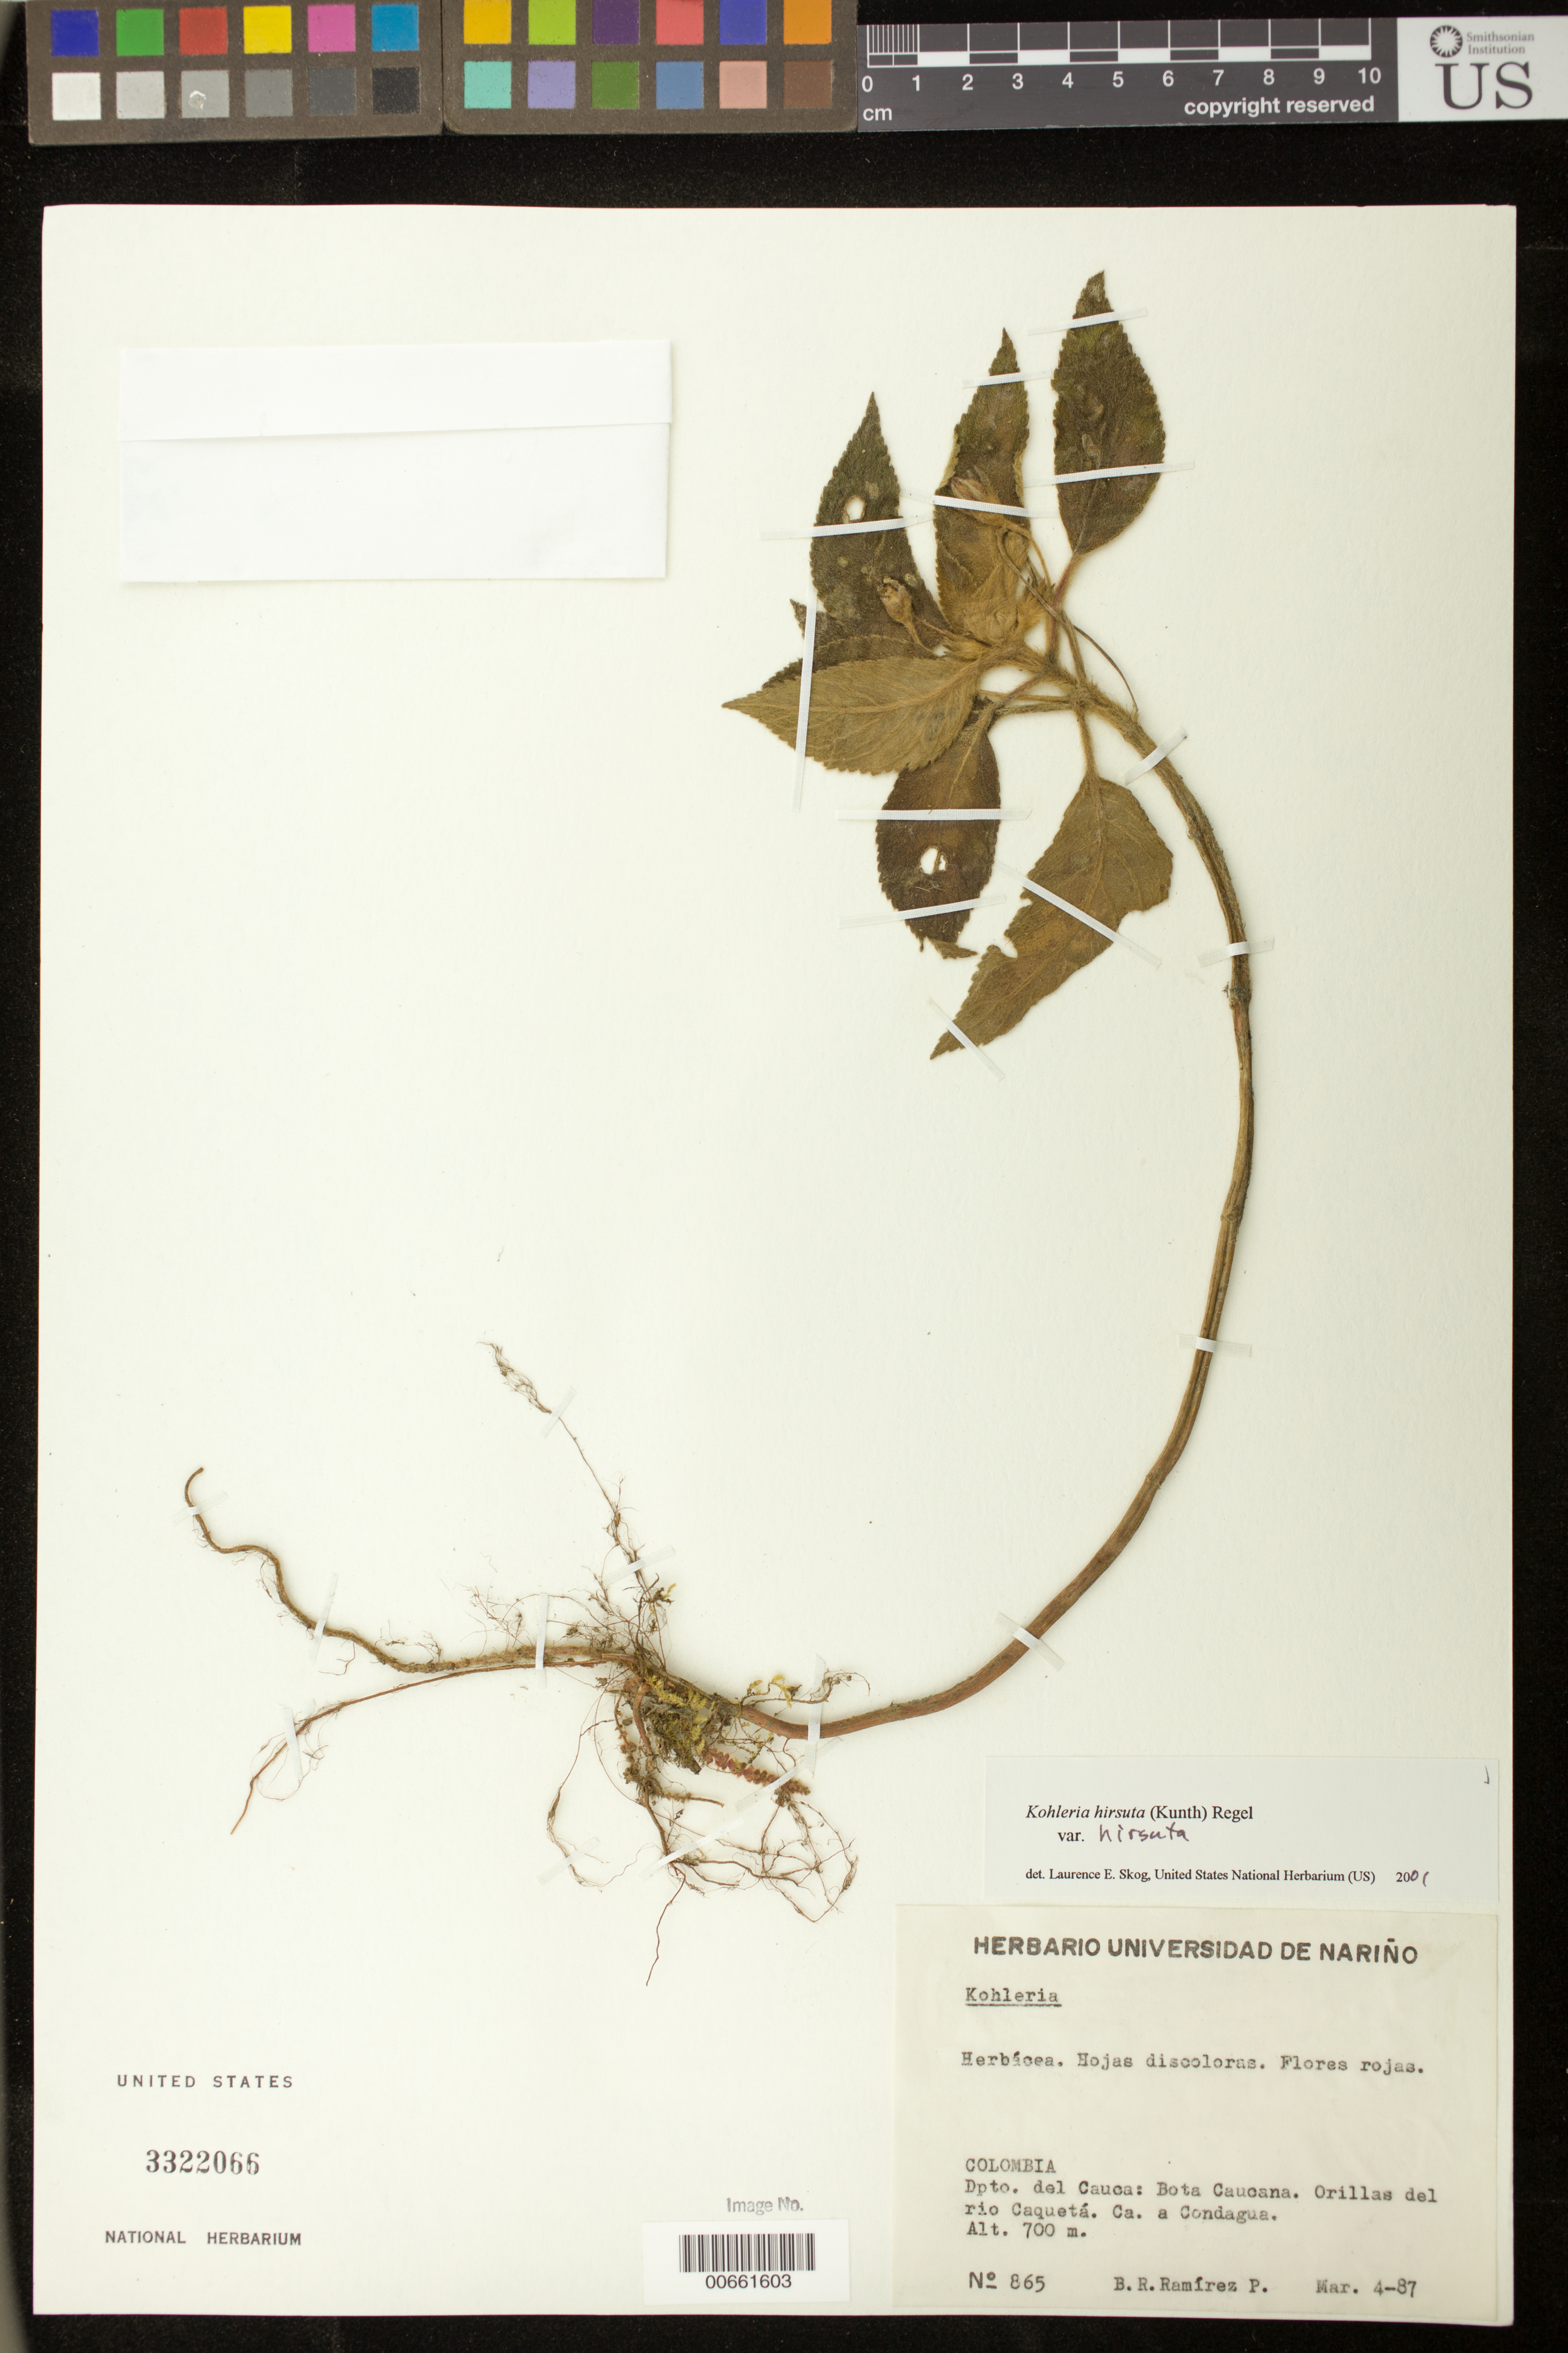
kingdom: Plantae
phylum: Tracheophyta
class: Magnoliopsida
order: Lamiales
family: Gesneriaceae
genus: Kohleria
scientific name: Kohleria hirsuta var. hirsuta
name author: (Kunth) Regel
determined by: Skog, Laurence E.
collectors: B. R. Ramirez P.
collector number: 865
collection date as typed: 04 Mar 1987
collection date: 1987-03-04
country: Colombia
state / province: Cauca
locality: Bota Caucana, orillas del rio Caquetá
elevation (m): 700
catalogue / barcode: US 3322066